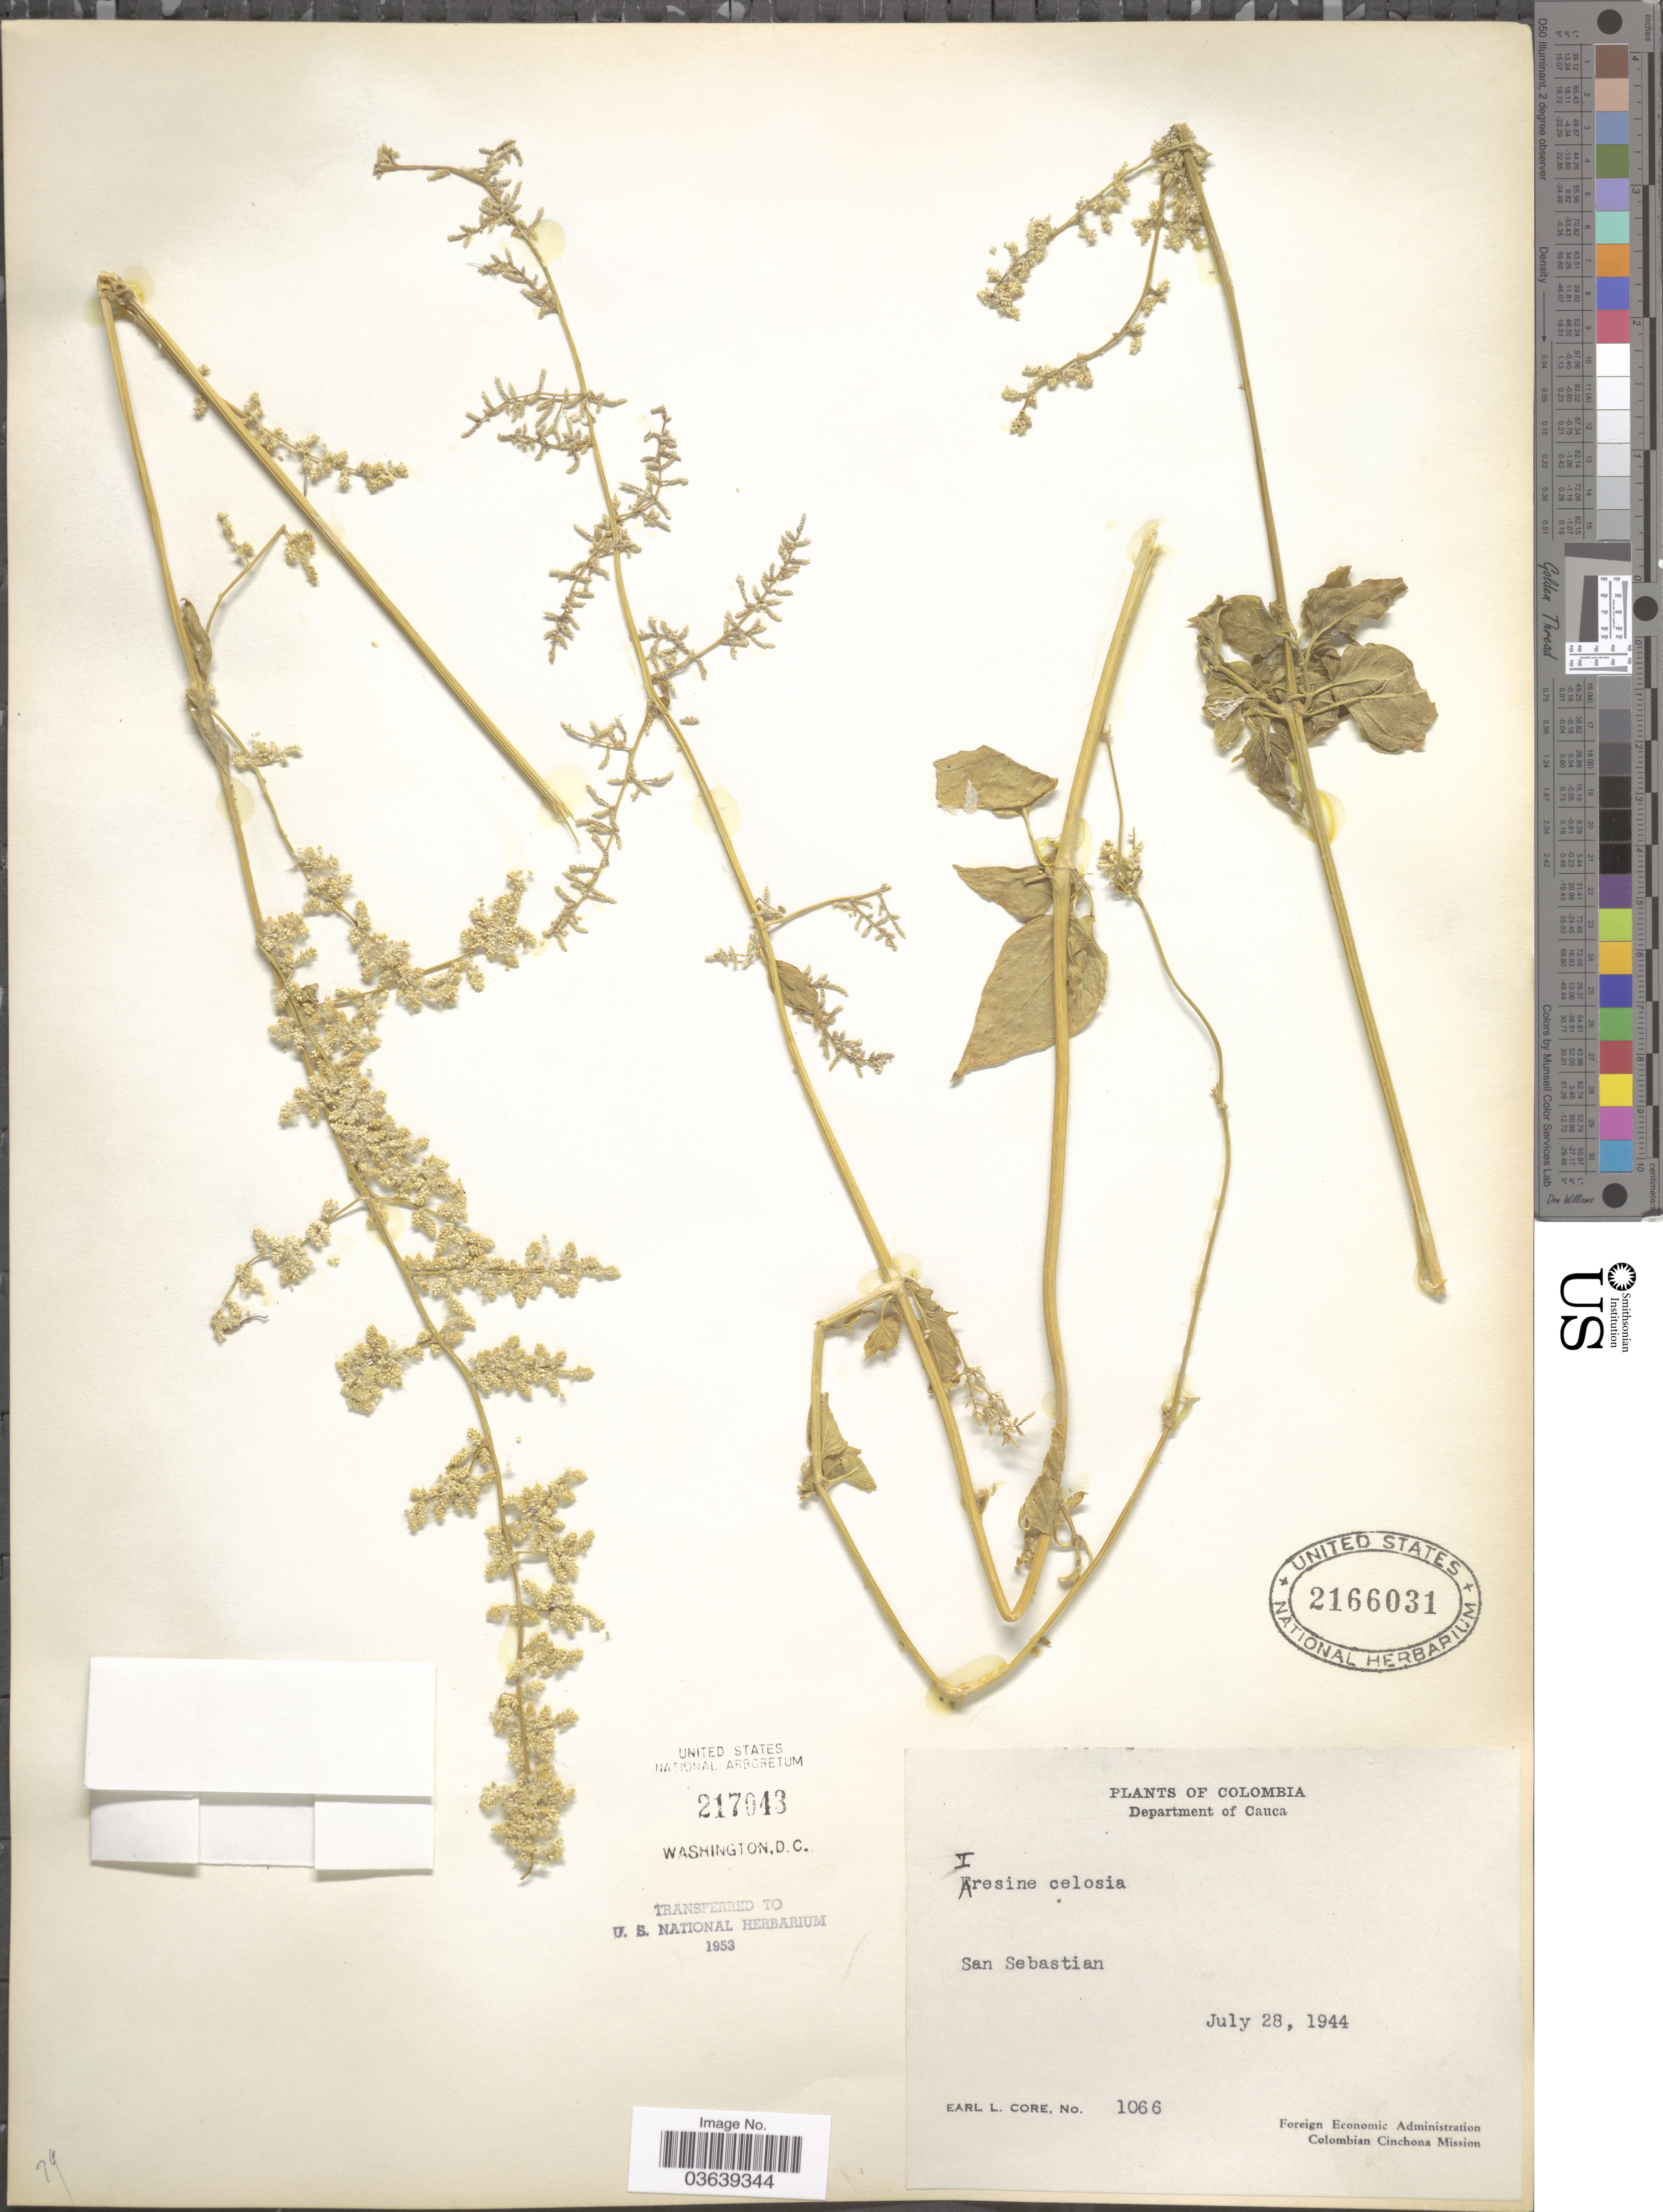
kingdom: Plantae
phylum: Tracheophyta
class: Magnoliopsida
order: Caryophyllales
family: Amaranthaceae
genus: Iresine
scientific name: Iresine celosia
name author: L.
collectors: E. L. Core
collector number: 1066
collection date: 1944-07-28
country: Colombia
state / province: Cauca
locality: Department of Cauca. San Sebastian.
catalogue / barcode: US 2166031